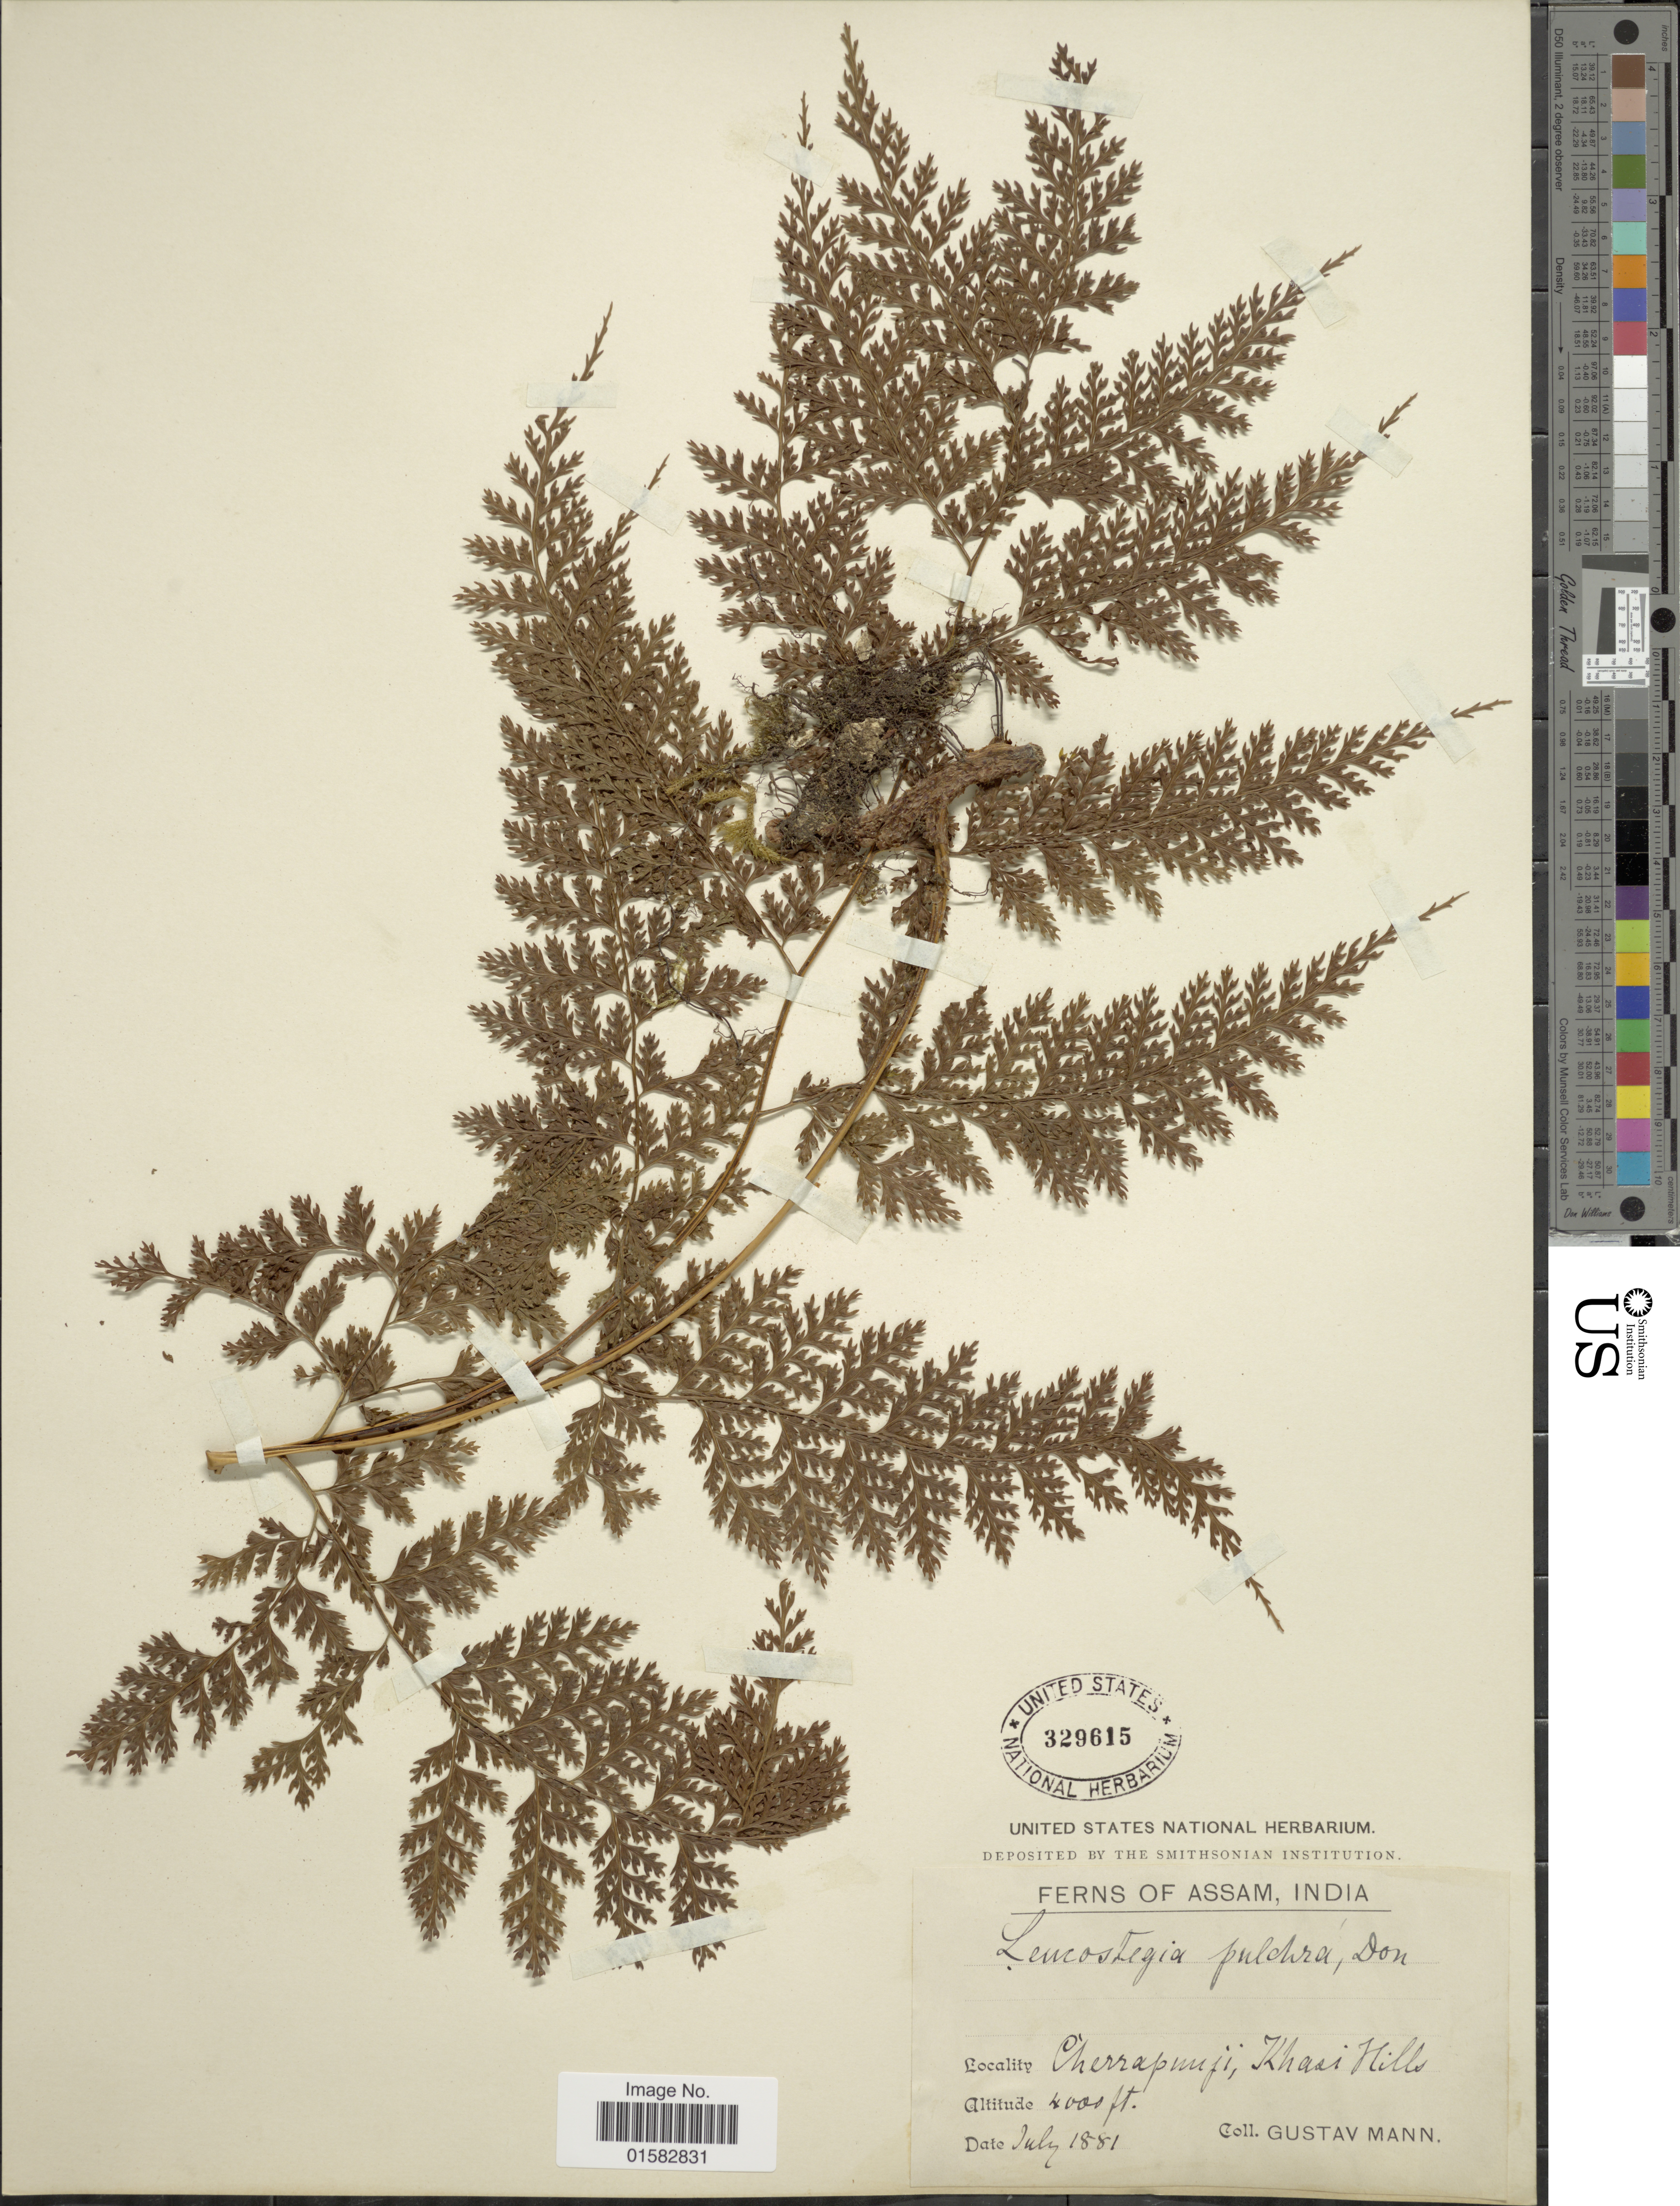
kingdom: Plantae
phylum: Tracheophyta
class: Polypodiopsida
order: Polypodiales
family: Davalliaceae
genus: Davallia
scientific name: Davallia pulchra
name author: D. Don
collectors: G. Mann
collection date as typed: Transcribed d/m/y: 18/7/81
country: India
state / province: Meghalaya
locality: Cherrapunji, Khasi Hills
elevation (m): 1219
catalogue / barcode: US 329615